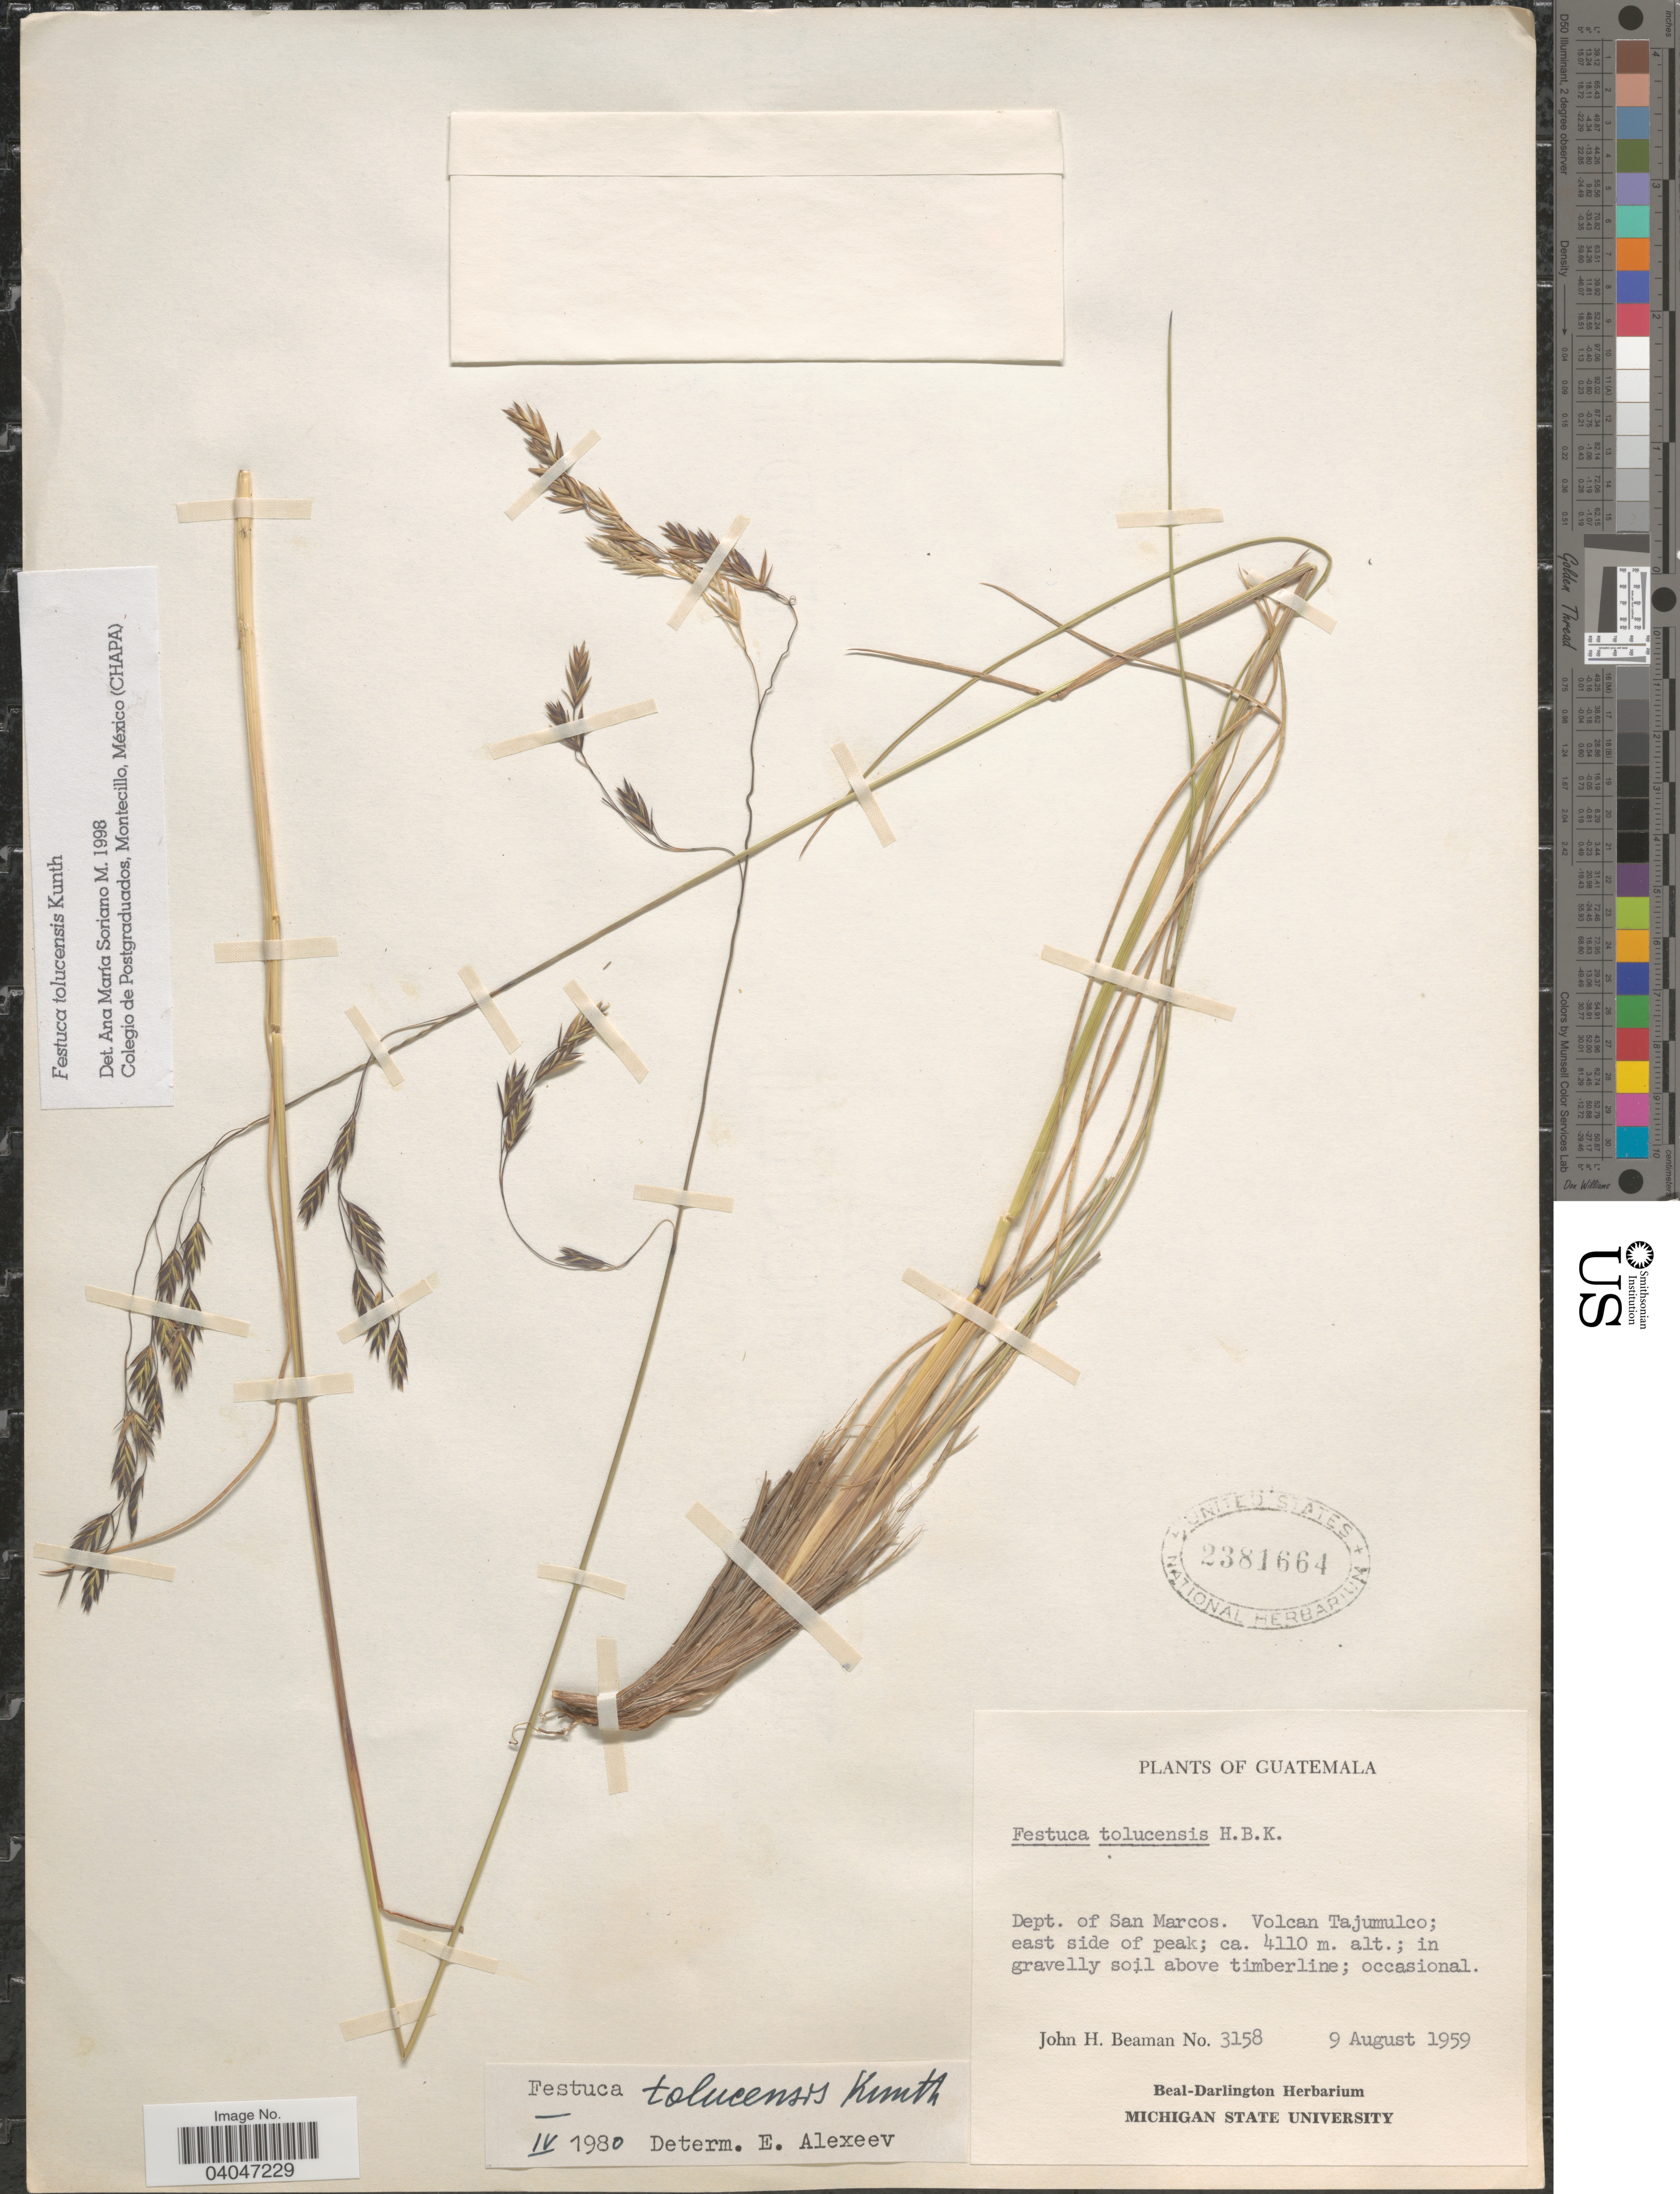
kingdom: Plantae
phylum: Tracheophyta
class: Liliopsida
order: Poales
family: Poaceae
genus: Festuca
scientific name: Festuca tolucensis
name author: Kunth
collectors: J. H. Beaman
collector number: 3158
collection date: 1959-08-09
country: Guatemala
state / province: San Marcos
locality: Dept. of San Marcos. Volcan Tajumulco; east side of peak.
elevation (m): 4110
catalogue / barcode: US 2381664